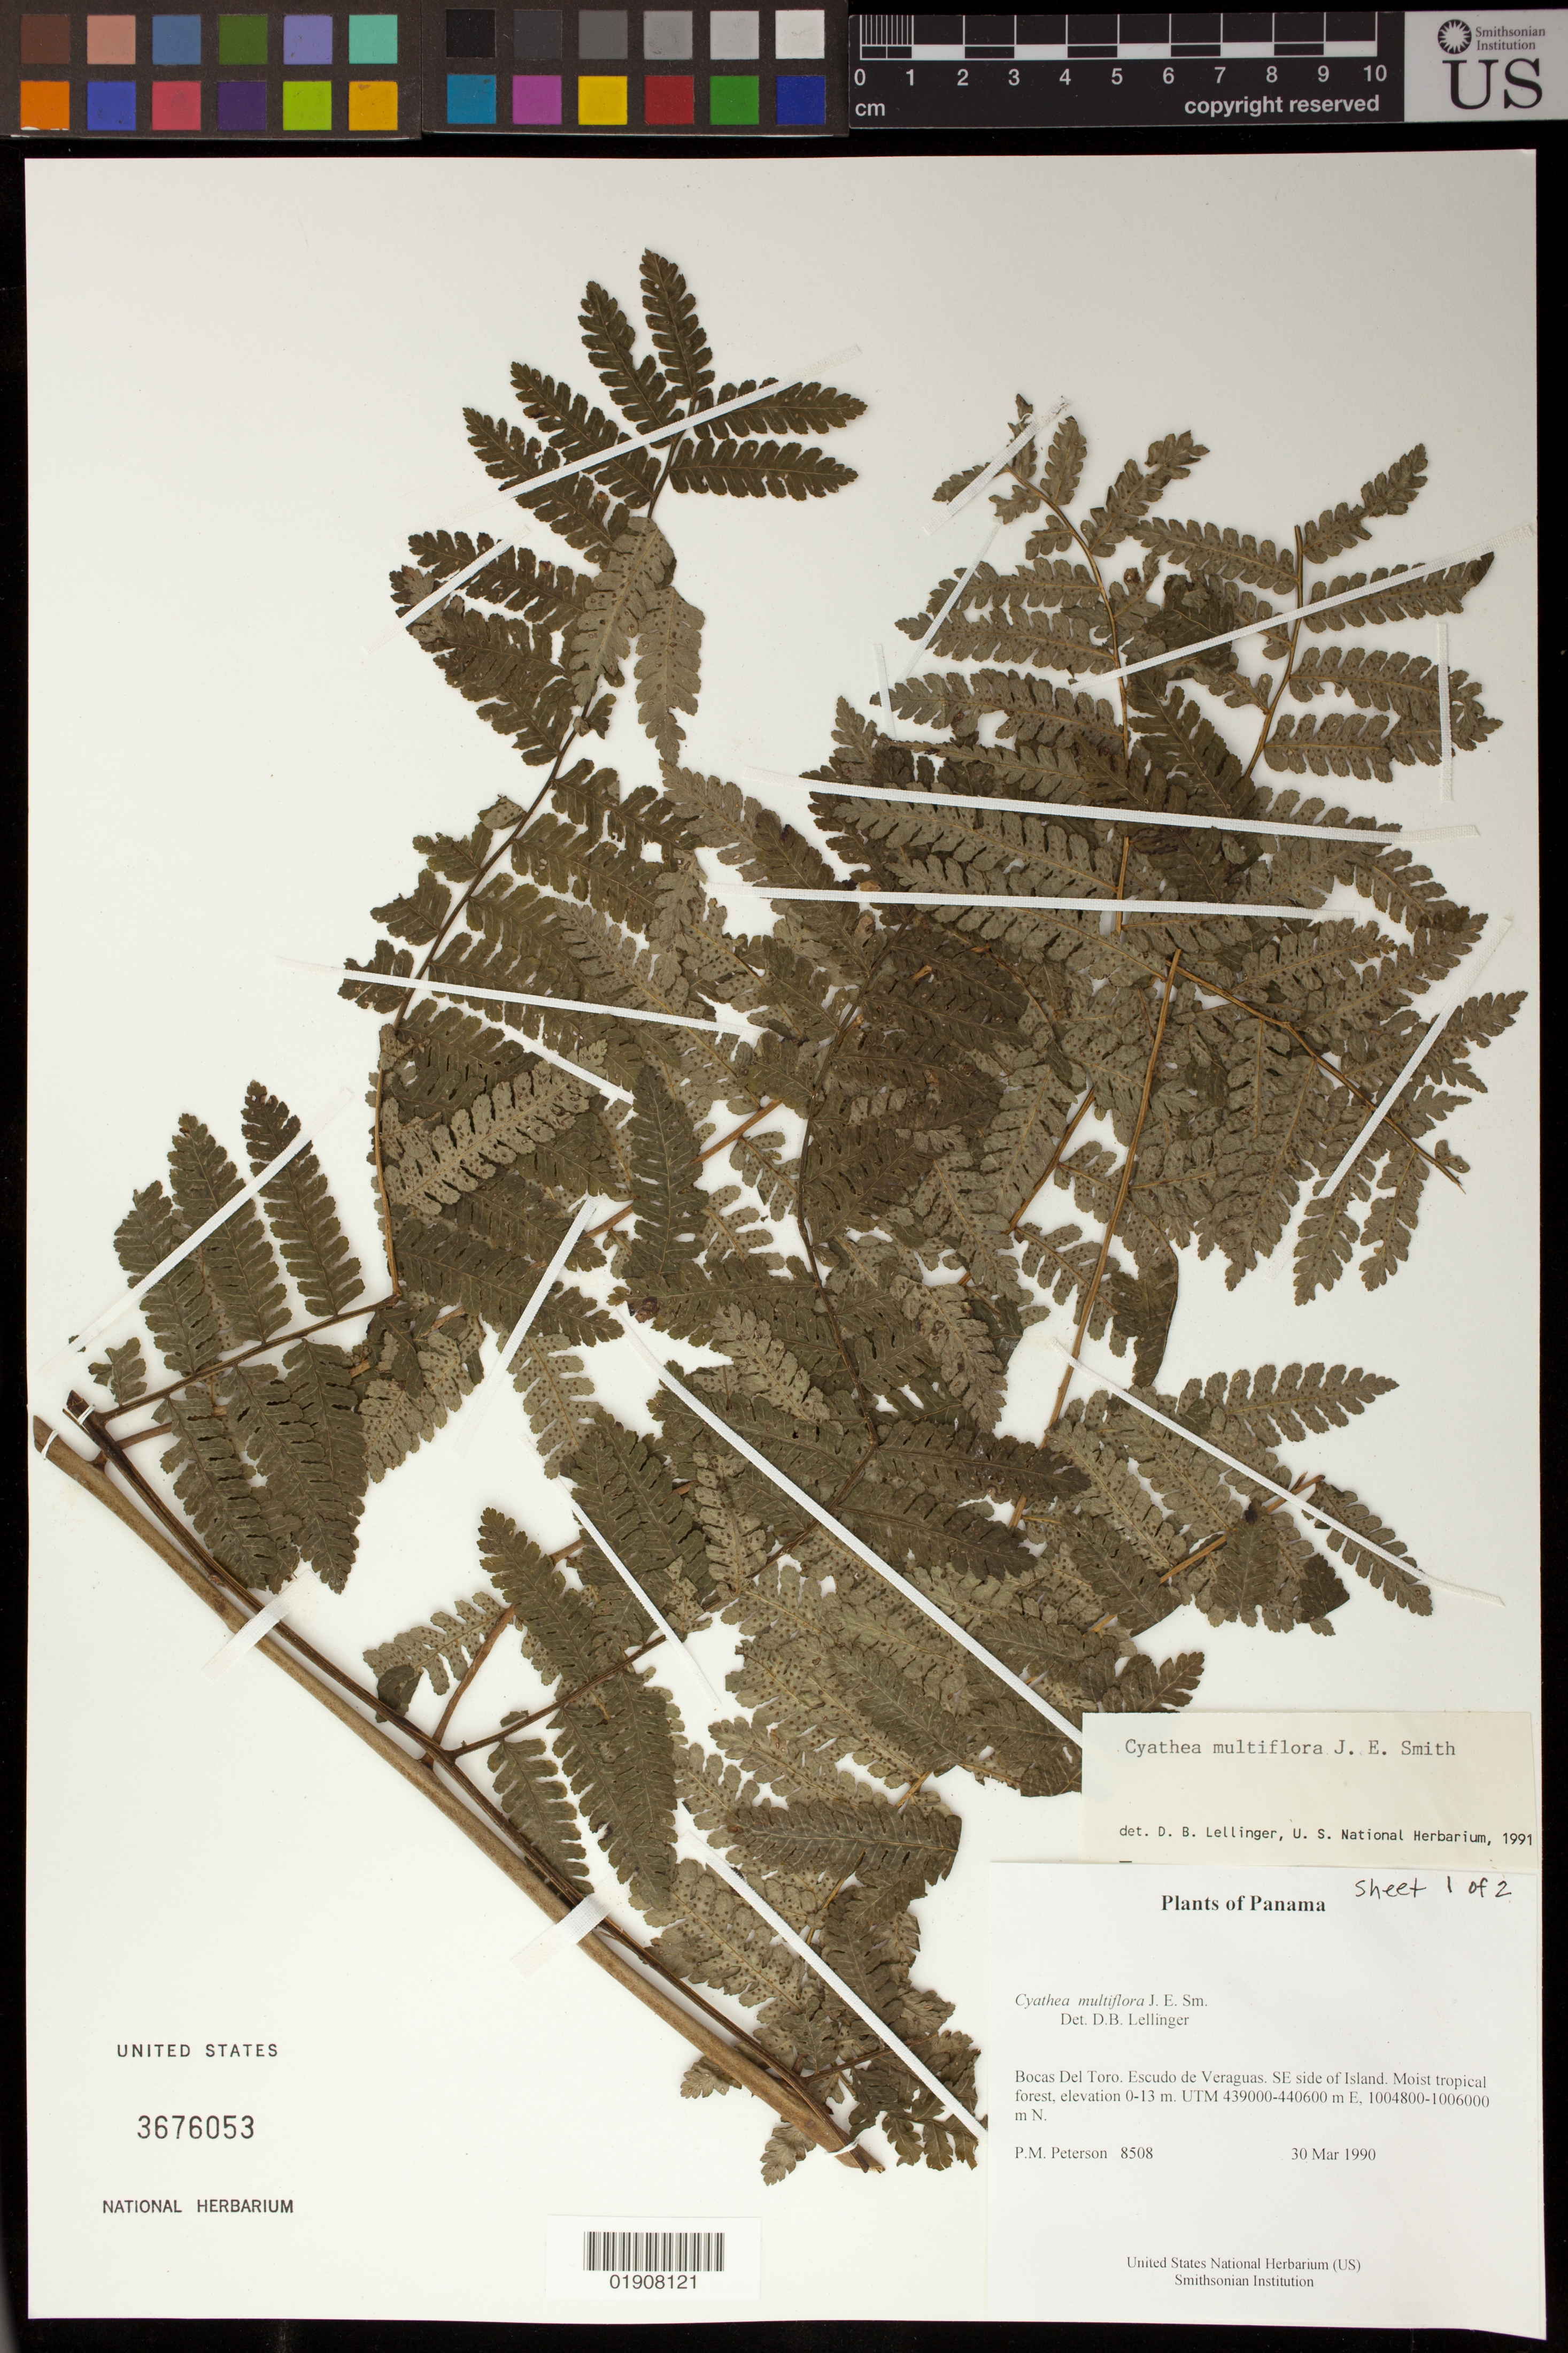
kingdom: Plantae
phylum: Tracheophyta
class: Polypodiopsida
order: Cyatheales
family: Cyatheaceae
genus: Cyathea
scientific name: Cyathea multiflora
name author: Sm.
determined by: Lellinger, David B., (BOT), Smithsonian Institution - National Museum of Natural History (UNITED STATES)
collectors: P. M. Peterson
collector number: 08508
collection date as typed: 30 Mar 1990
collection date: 1990-03-30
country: Panama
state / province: Bocas del Toro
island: Escudo de Veraguas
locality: SE side of Island.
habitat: Moist tropical forest, UTM 439000-440600 m E. to 1004800-1006000 m N.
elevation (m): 0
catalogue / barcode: US 3676053